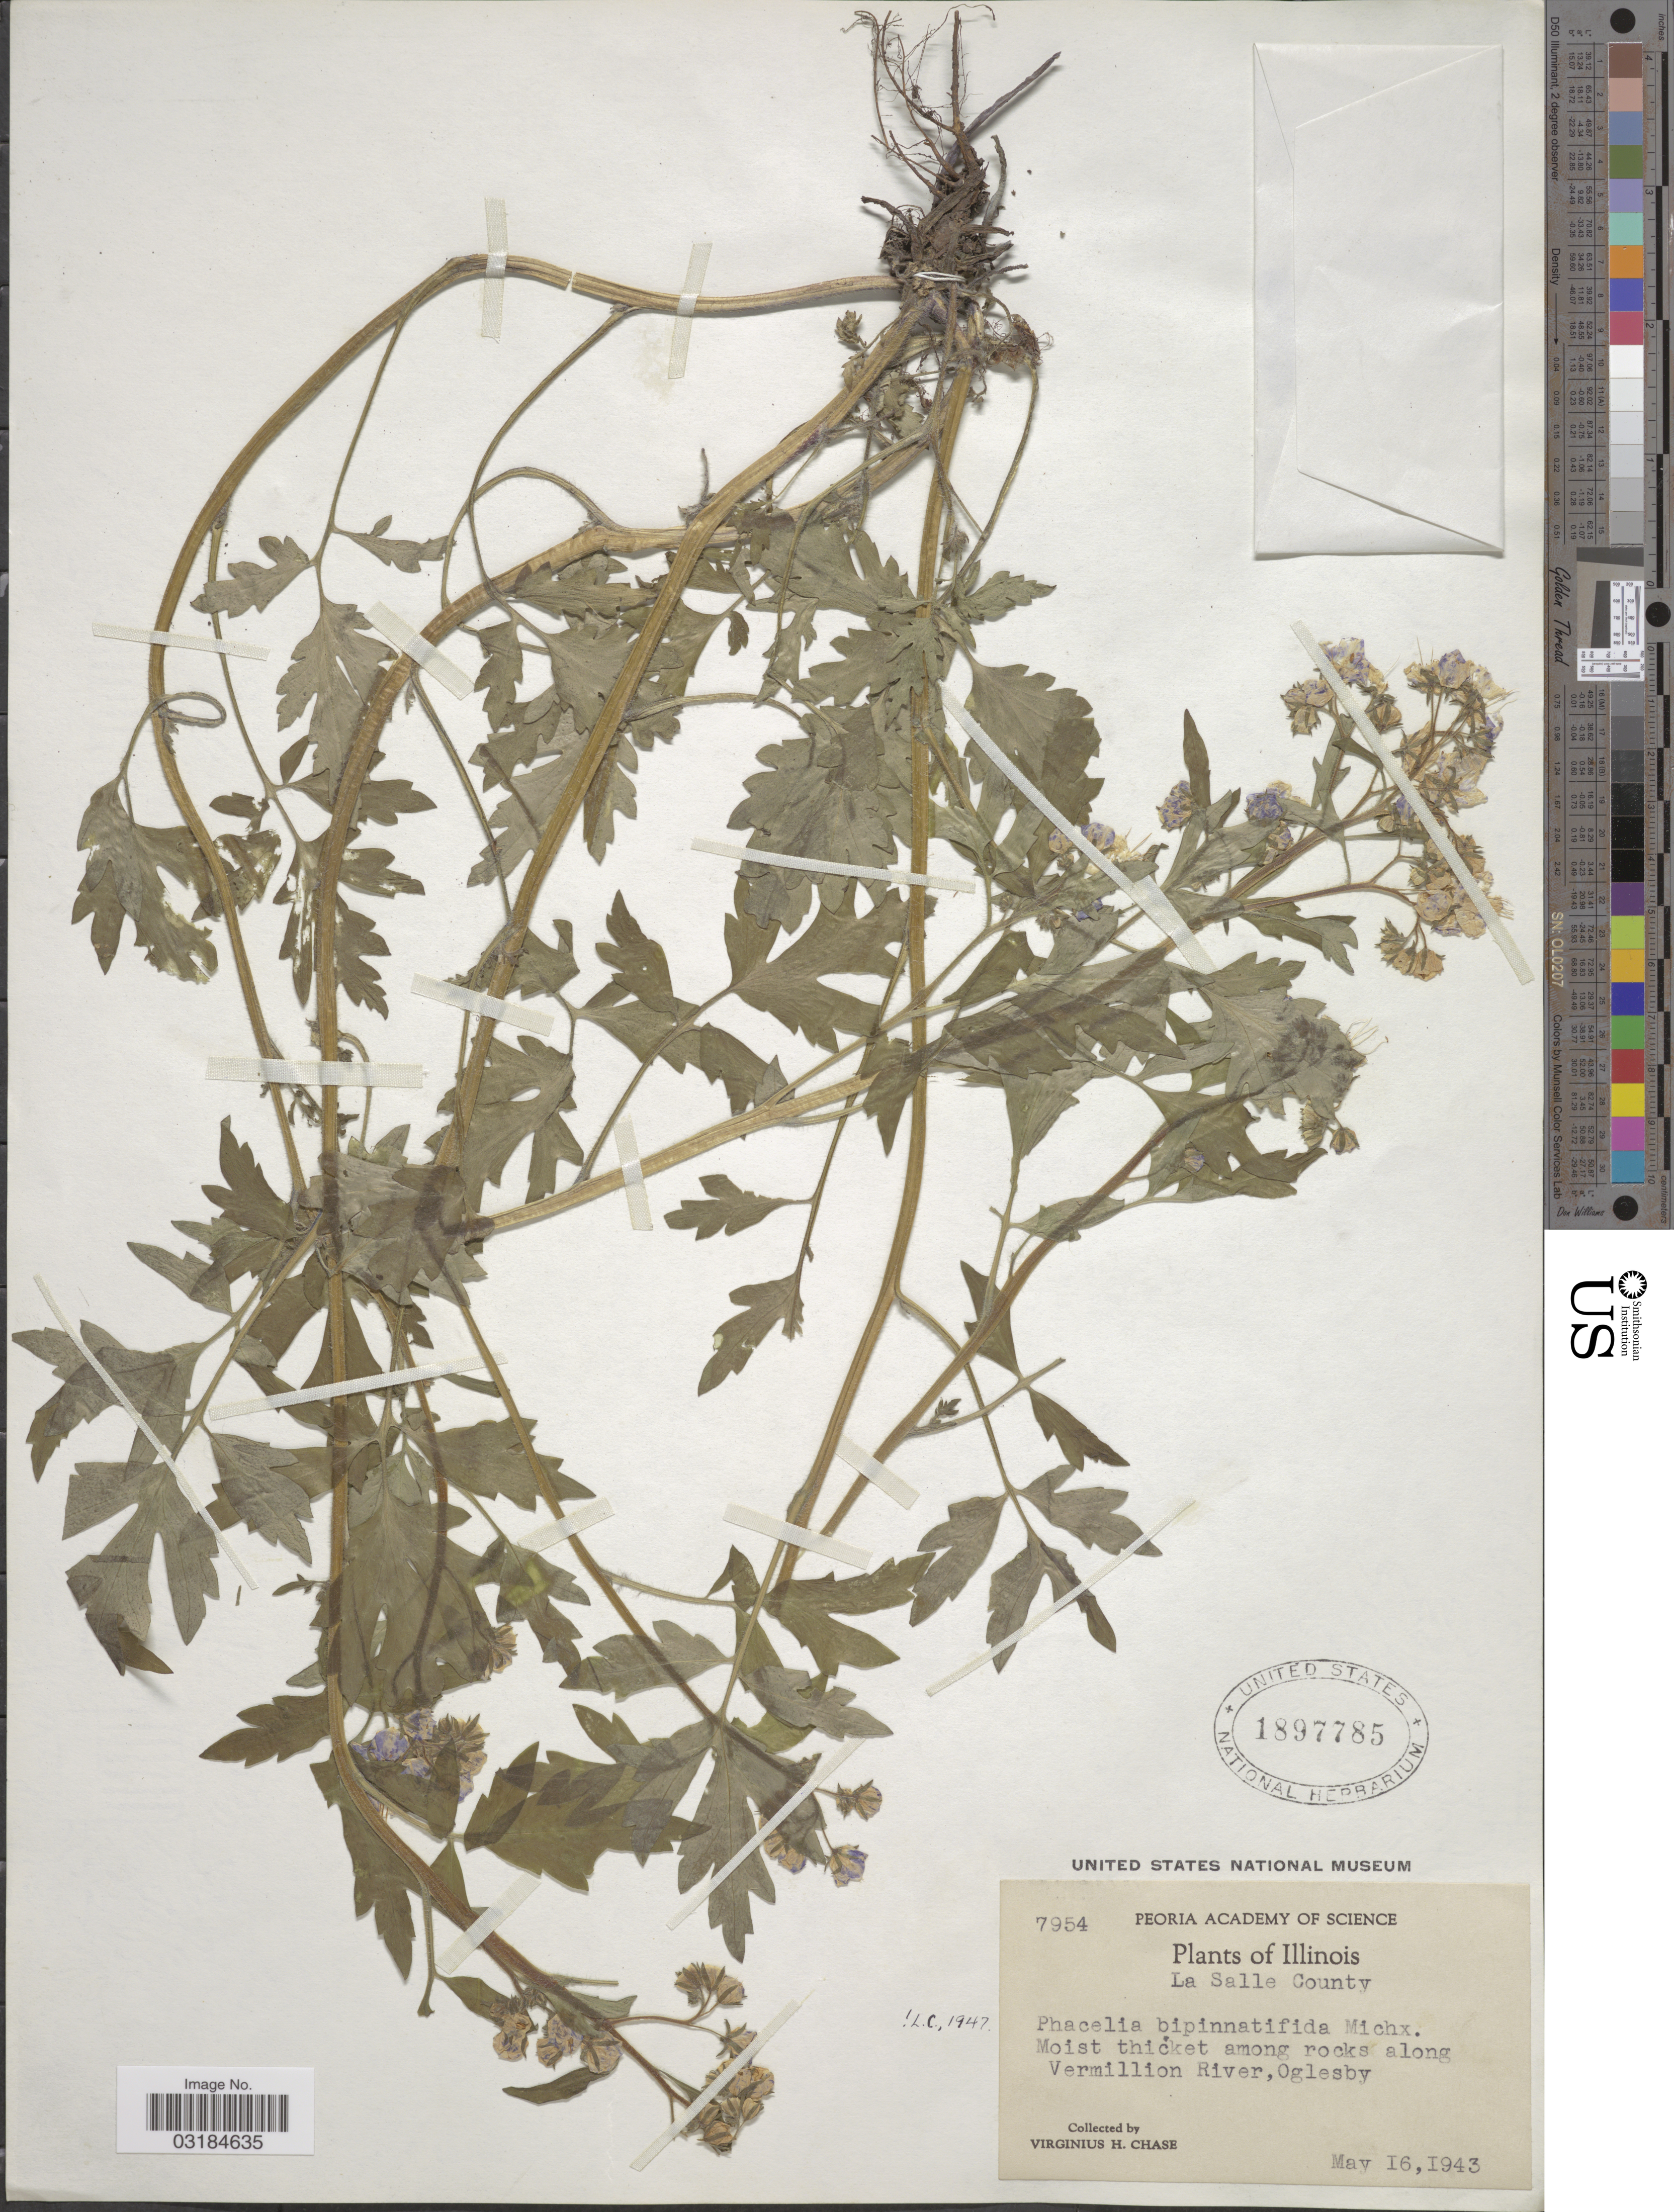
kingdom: Plantae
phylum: Tracheophyta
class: Magnoliopsida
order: Boraginales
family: Hydrophyllaceae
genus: Phacelia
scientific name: Phacelia bipinnatifida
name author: (Atwood) Michx.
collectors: V. H. Chase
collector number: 7954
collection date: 1943-05-16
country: United States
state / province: Illinois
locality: La Salle County. Moist thicket among rocks along Vermillion River, Oglesby.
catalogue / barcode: US 1897785